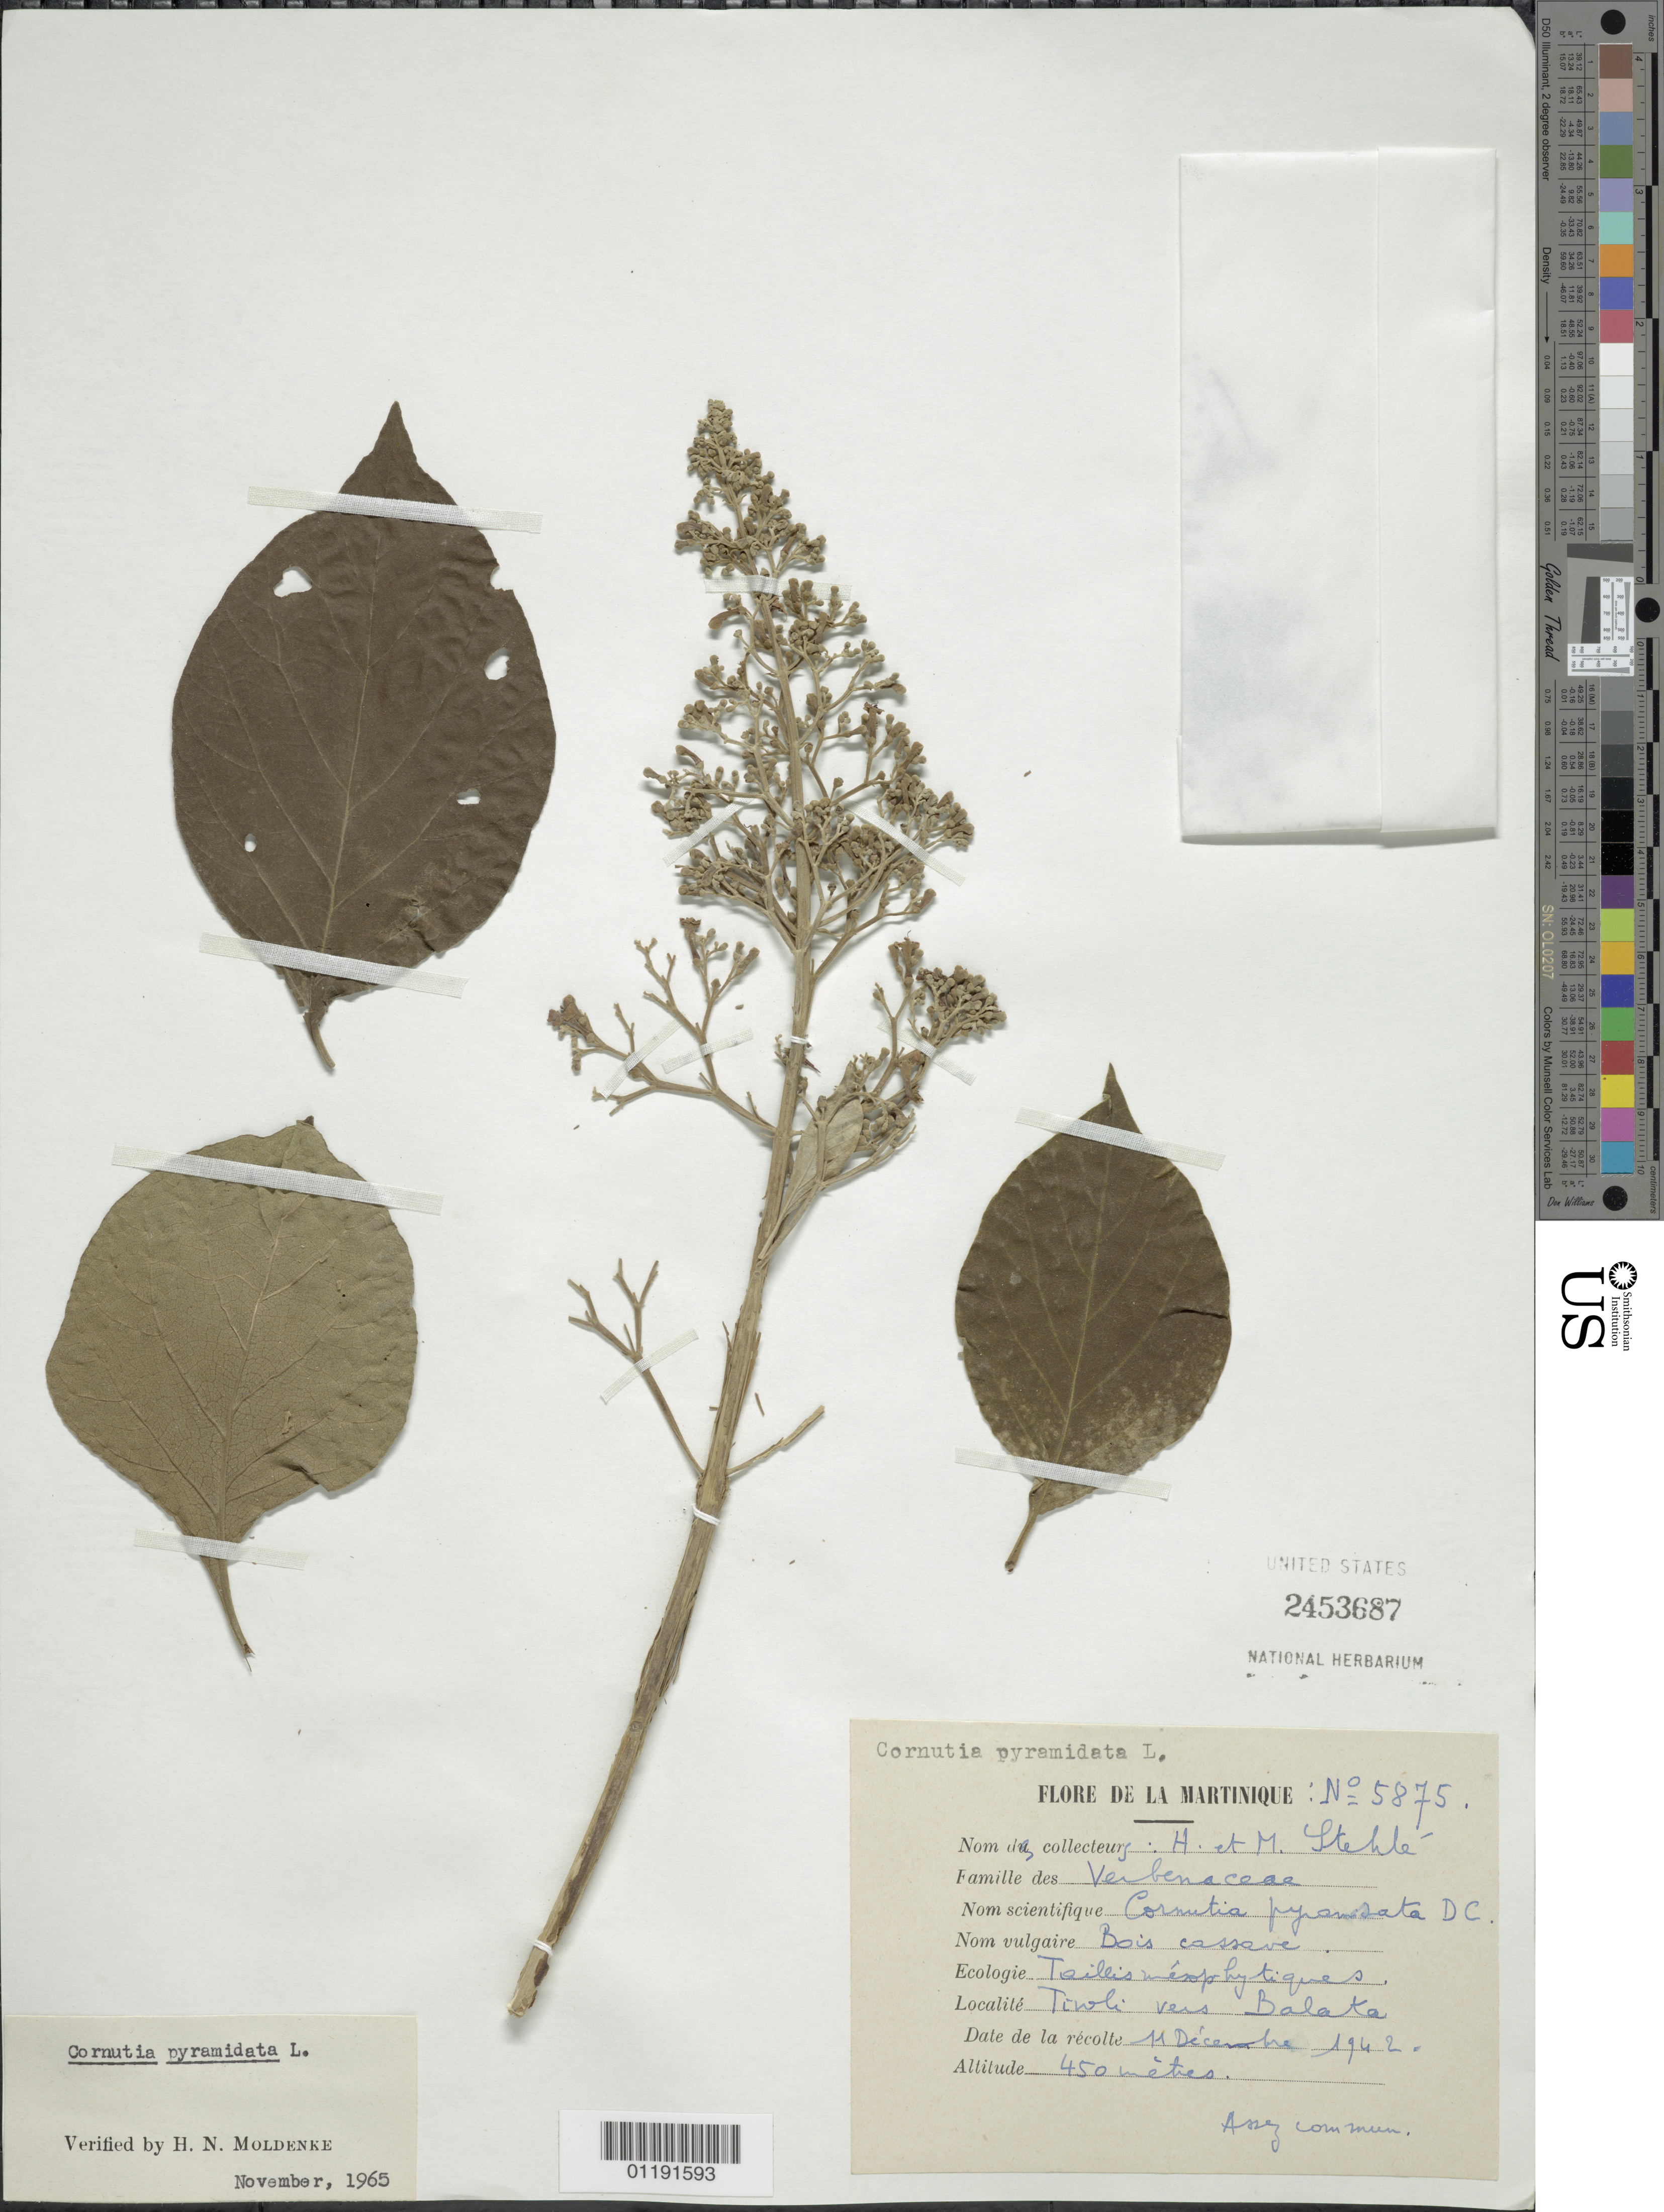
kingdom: Plantae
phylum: Tracheophyta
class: Magnoliopsida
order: Lamiales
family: Lamiaceae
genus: Cornutia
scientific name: Cornutia pyramidata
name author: L.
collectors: H. Stehlé & M. Stehlé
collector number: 5875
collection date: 1942-12-11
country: Martinique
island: Martinique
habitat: Coppice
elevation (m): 450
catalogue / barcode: US 2453687